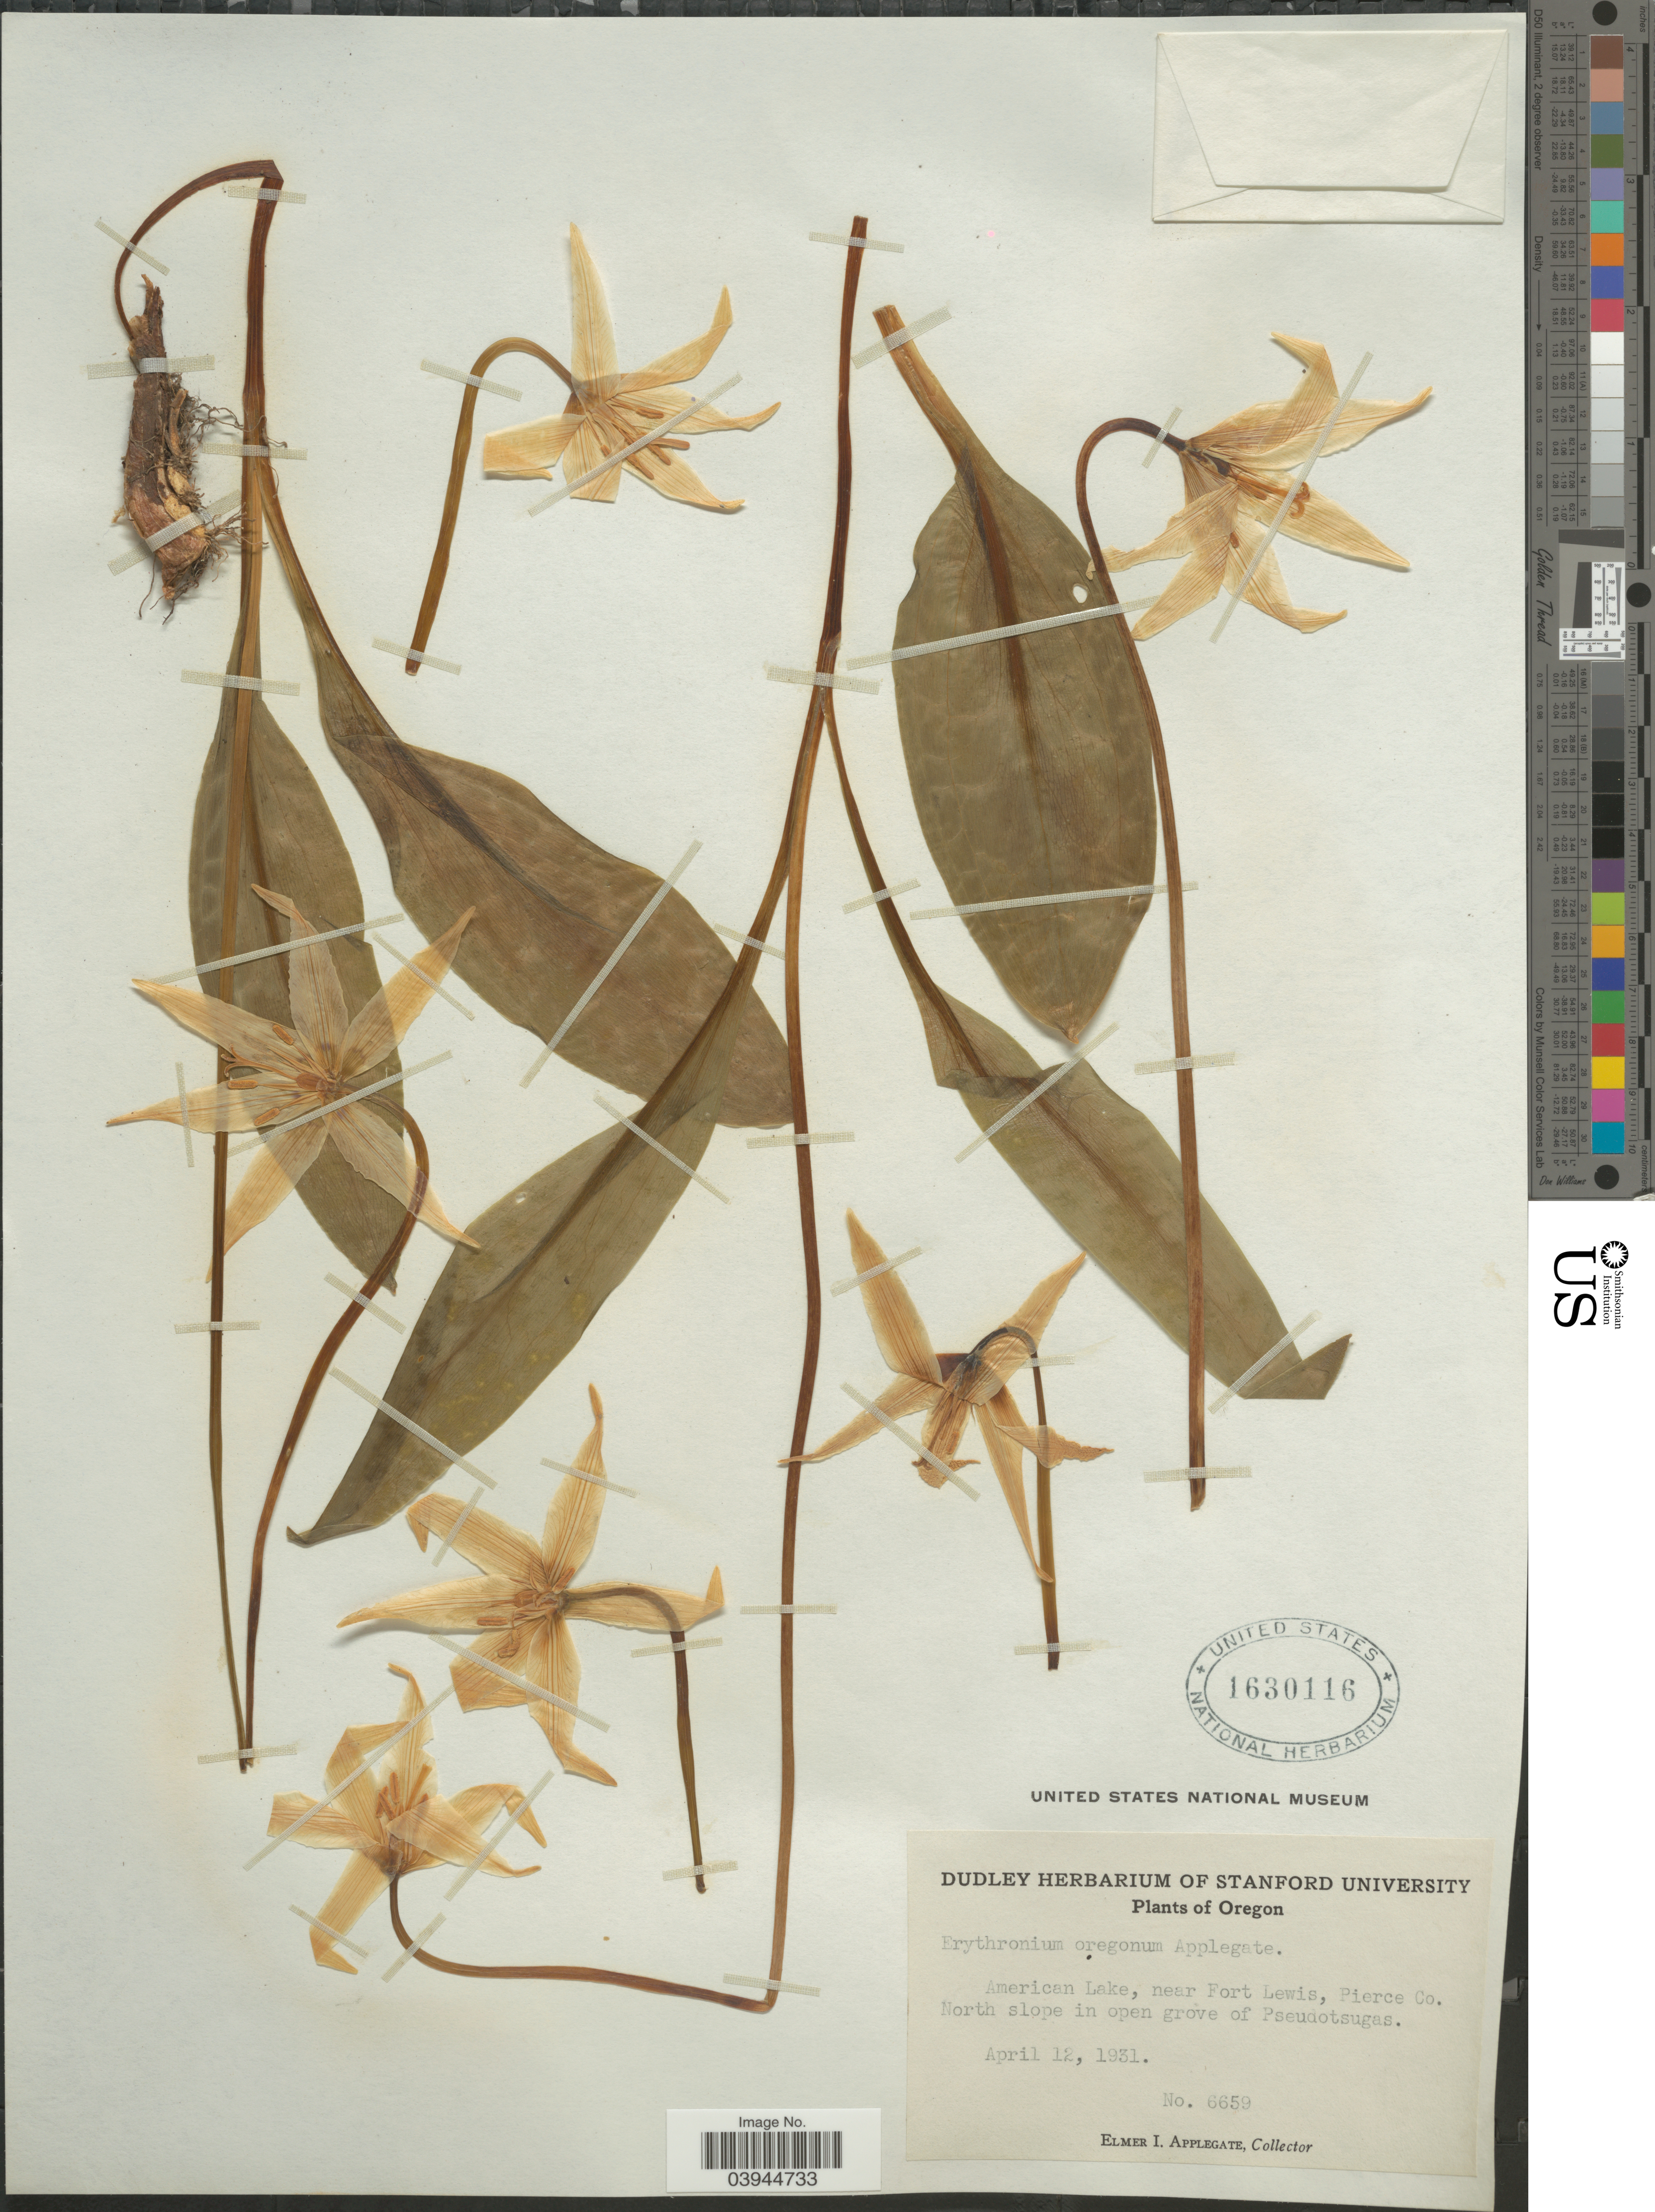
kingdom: Plantae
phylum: Tracheophyta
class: Liliopsida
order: Liliales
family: Liliaceae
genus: Erythronium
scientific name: Erythronium oregonum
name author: Applegate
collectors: E. I. Applegate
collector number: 6659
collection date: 1931-04-12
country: United States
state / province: Oregon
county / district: Lake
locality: American Lake, near Fort Lewis, Pierce Co. North slope in open grove of Pseudotsugas.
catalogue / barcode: US 1630116